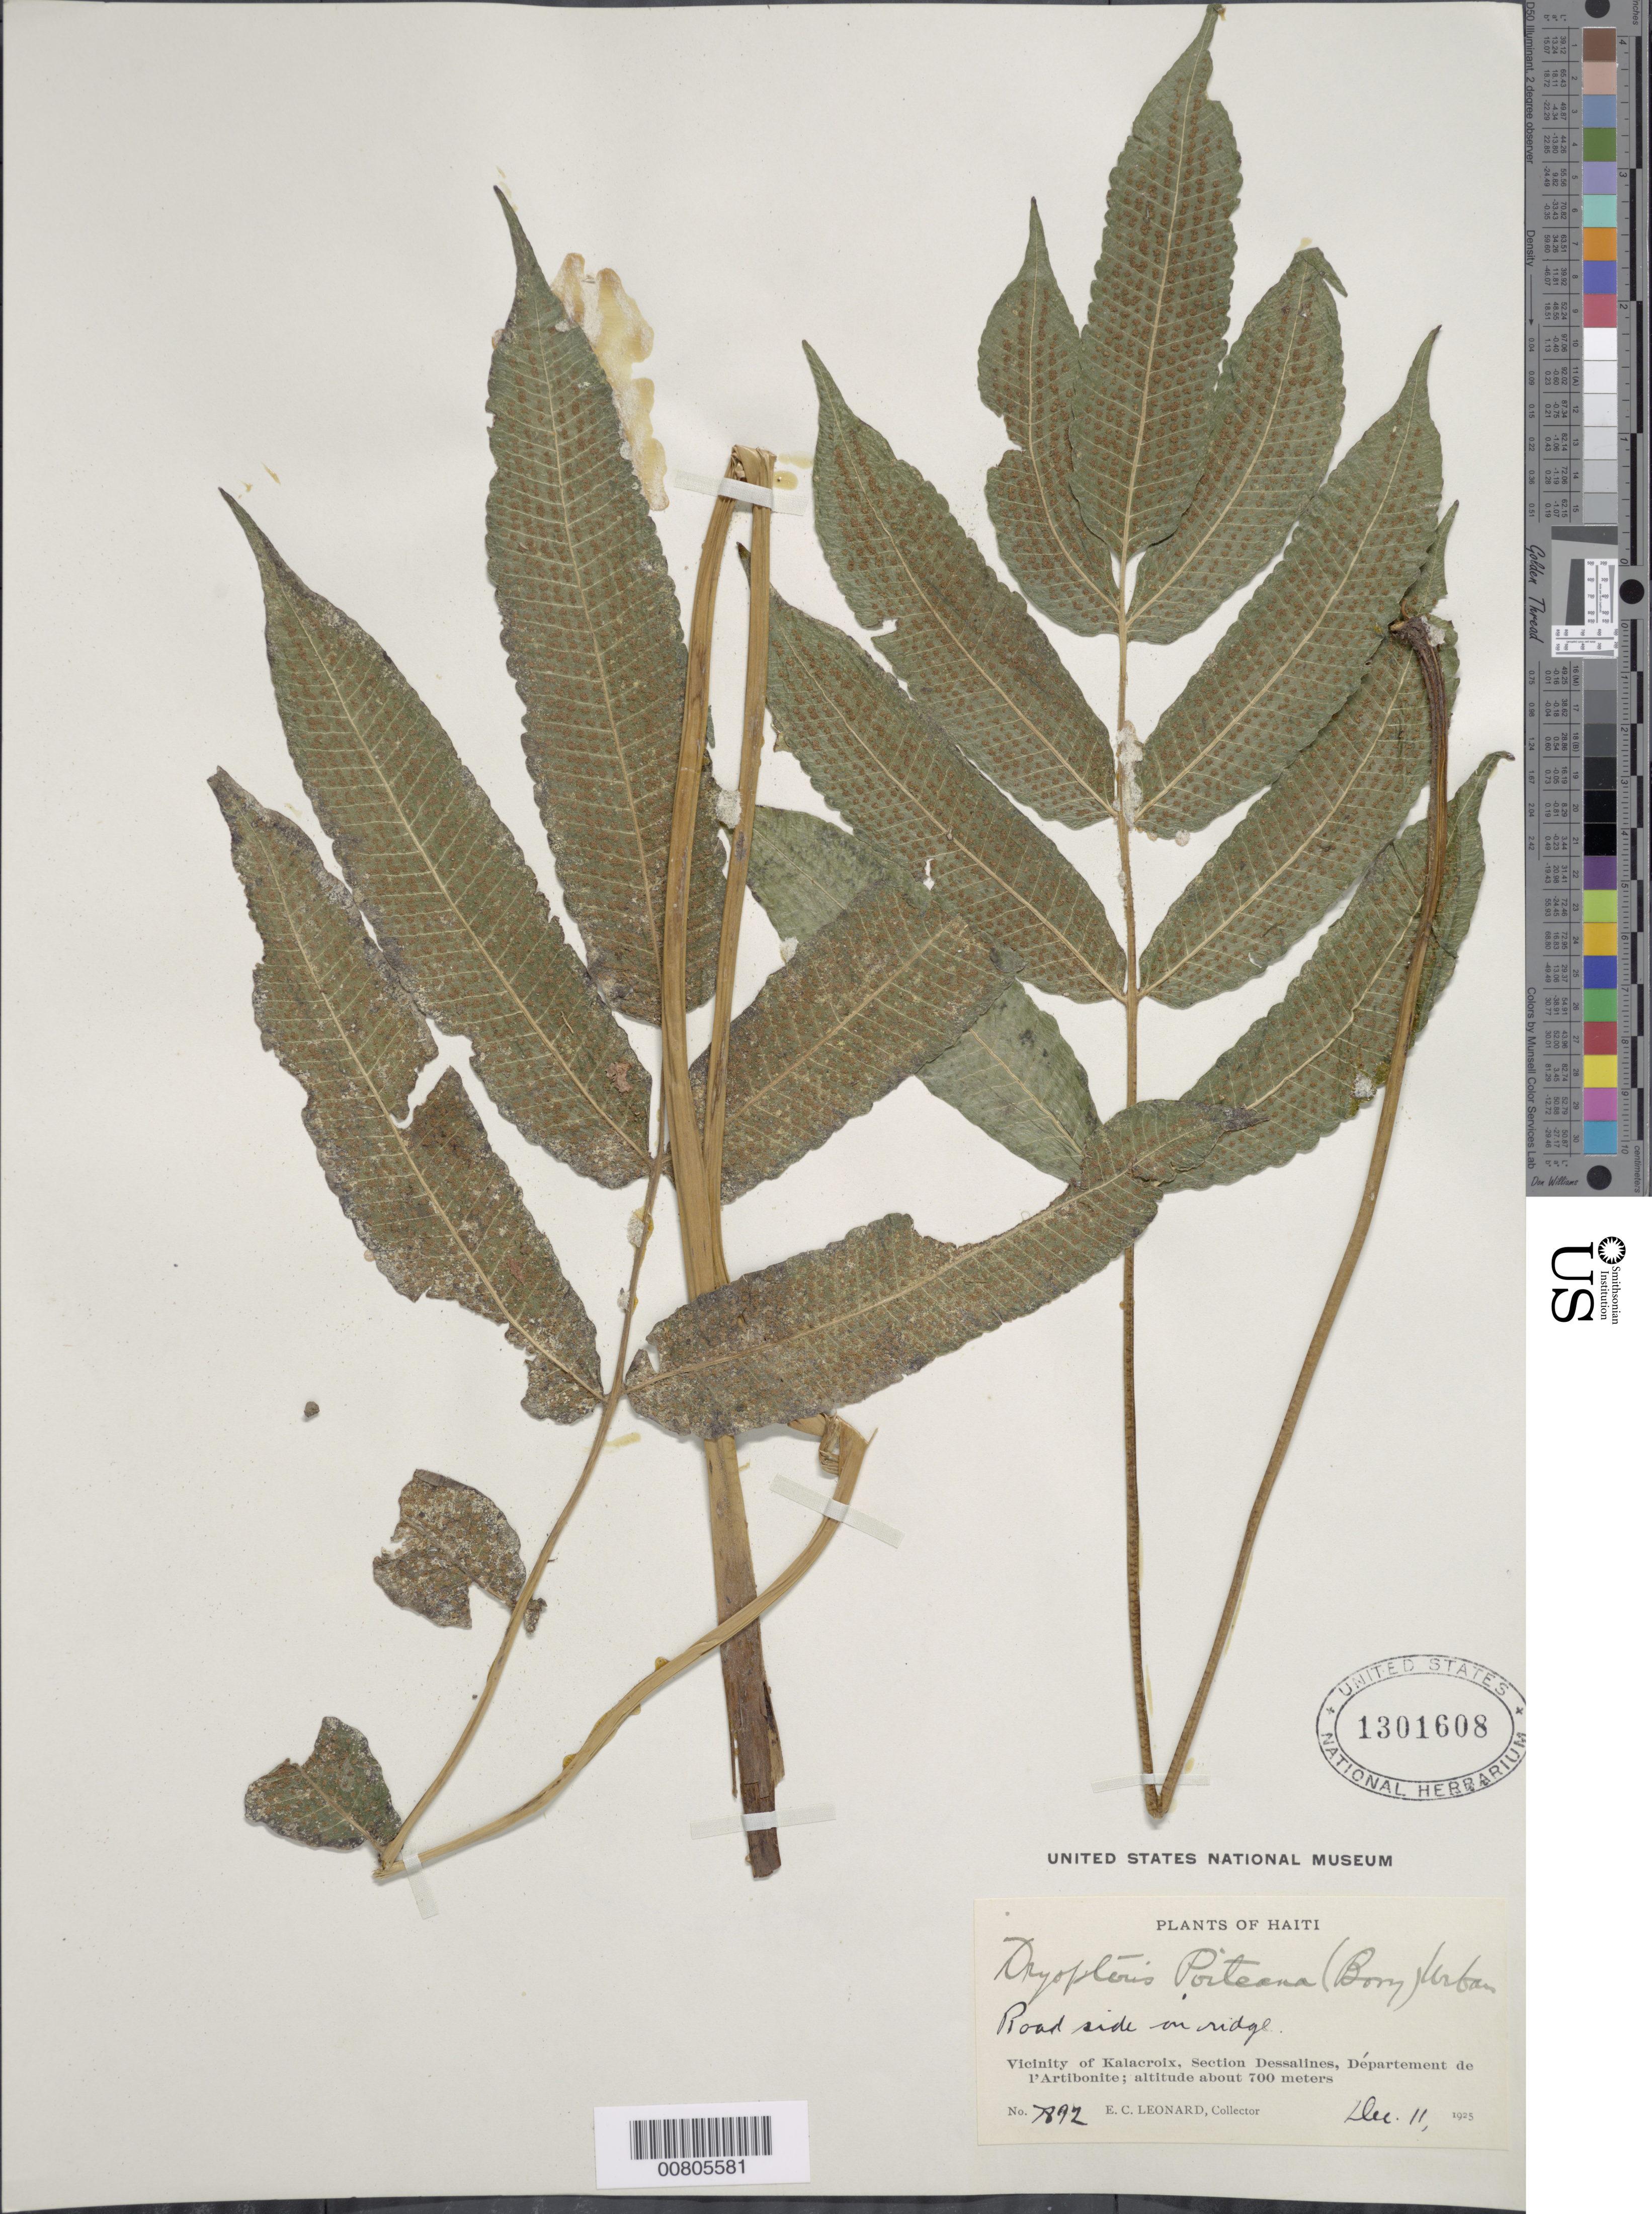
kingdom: Plantae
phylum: Tracheophyta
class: Polypodiopsida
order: Polypodiales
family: Thelypteridaceae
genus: Goniopteris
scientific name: Goniopteris poiteana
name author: (Bory) Ching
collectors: E. C. Leonard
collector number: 7892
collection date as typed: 11 Dec 1925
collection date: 1925-12-11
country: Haiti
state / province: Artibonite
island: Hispaniola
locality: Section Dessalines, Kalacroix vicinity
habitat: Roadside on ridge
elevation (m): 700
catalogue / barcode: US 1301608